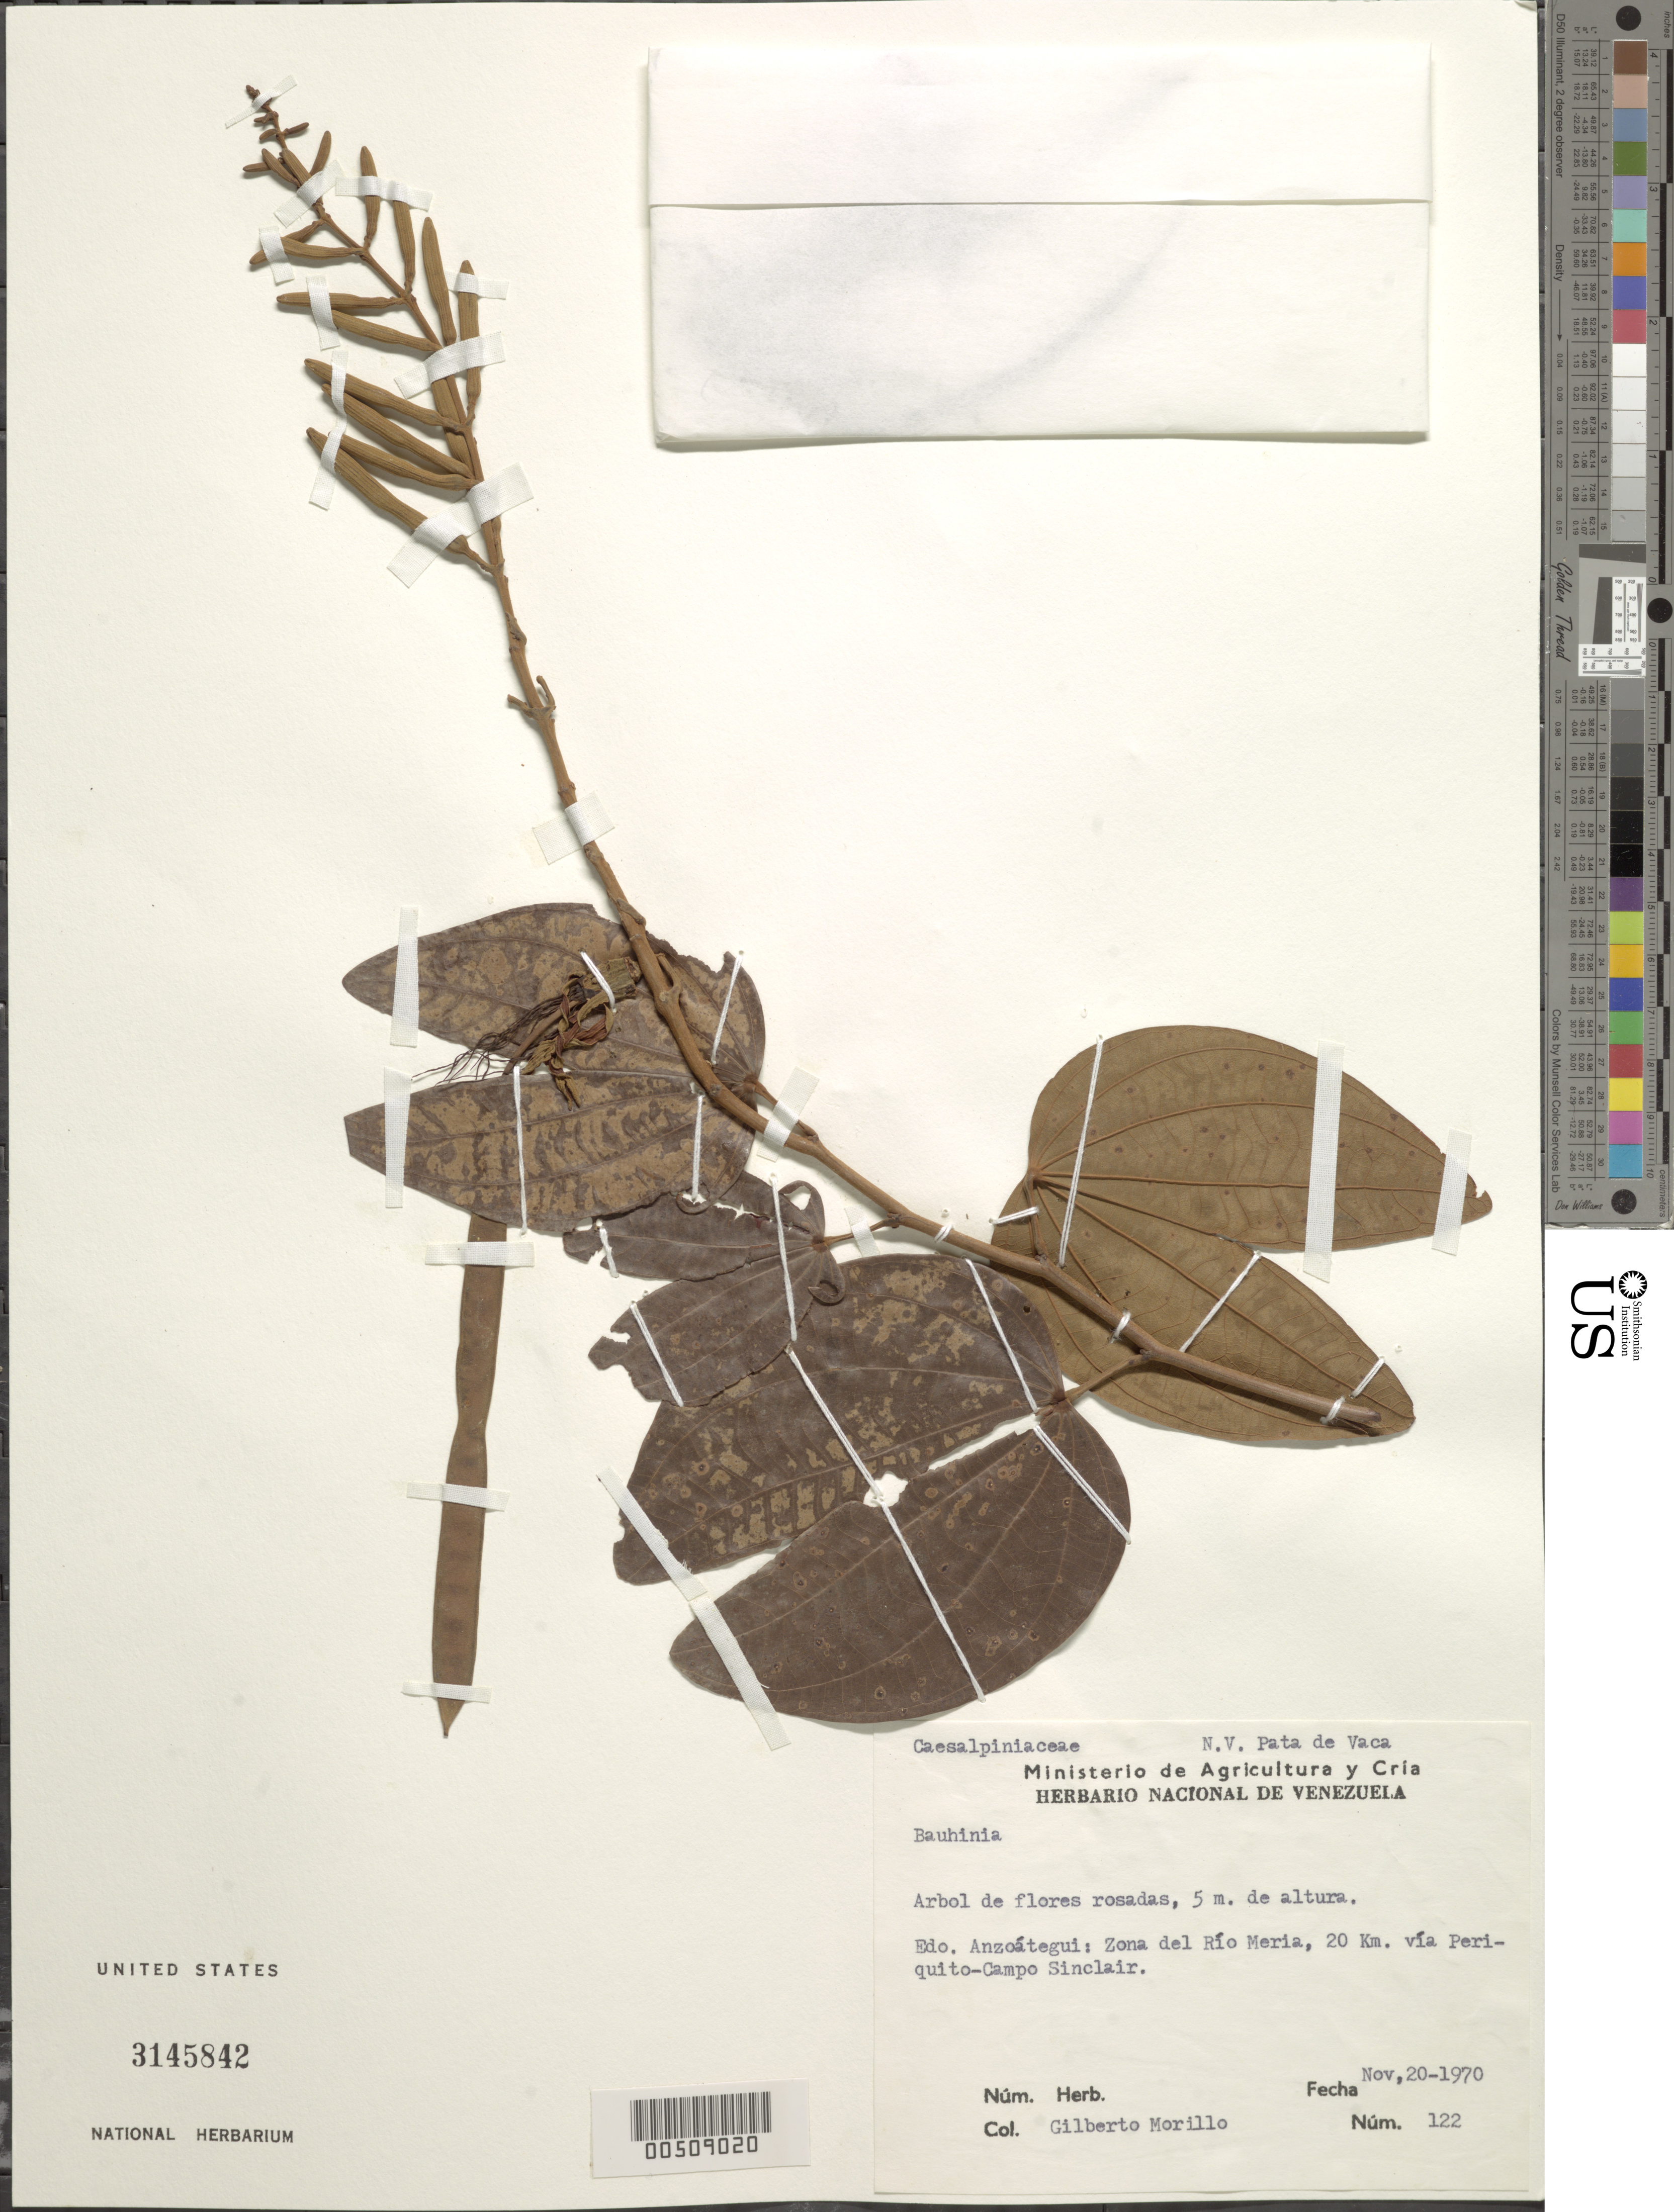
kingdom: Plantae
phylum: Tracheophyta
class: Magnoliopsida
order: Fabales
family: Fabaceae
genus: Bauhinia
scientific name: Bauhinia sp.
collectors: G. N. Morillo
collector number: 122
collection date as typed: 20 Nov 1970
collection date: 1970-11-20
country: Venezuela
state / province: Anzoategui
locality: Rio meria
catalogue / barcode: US 3145842